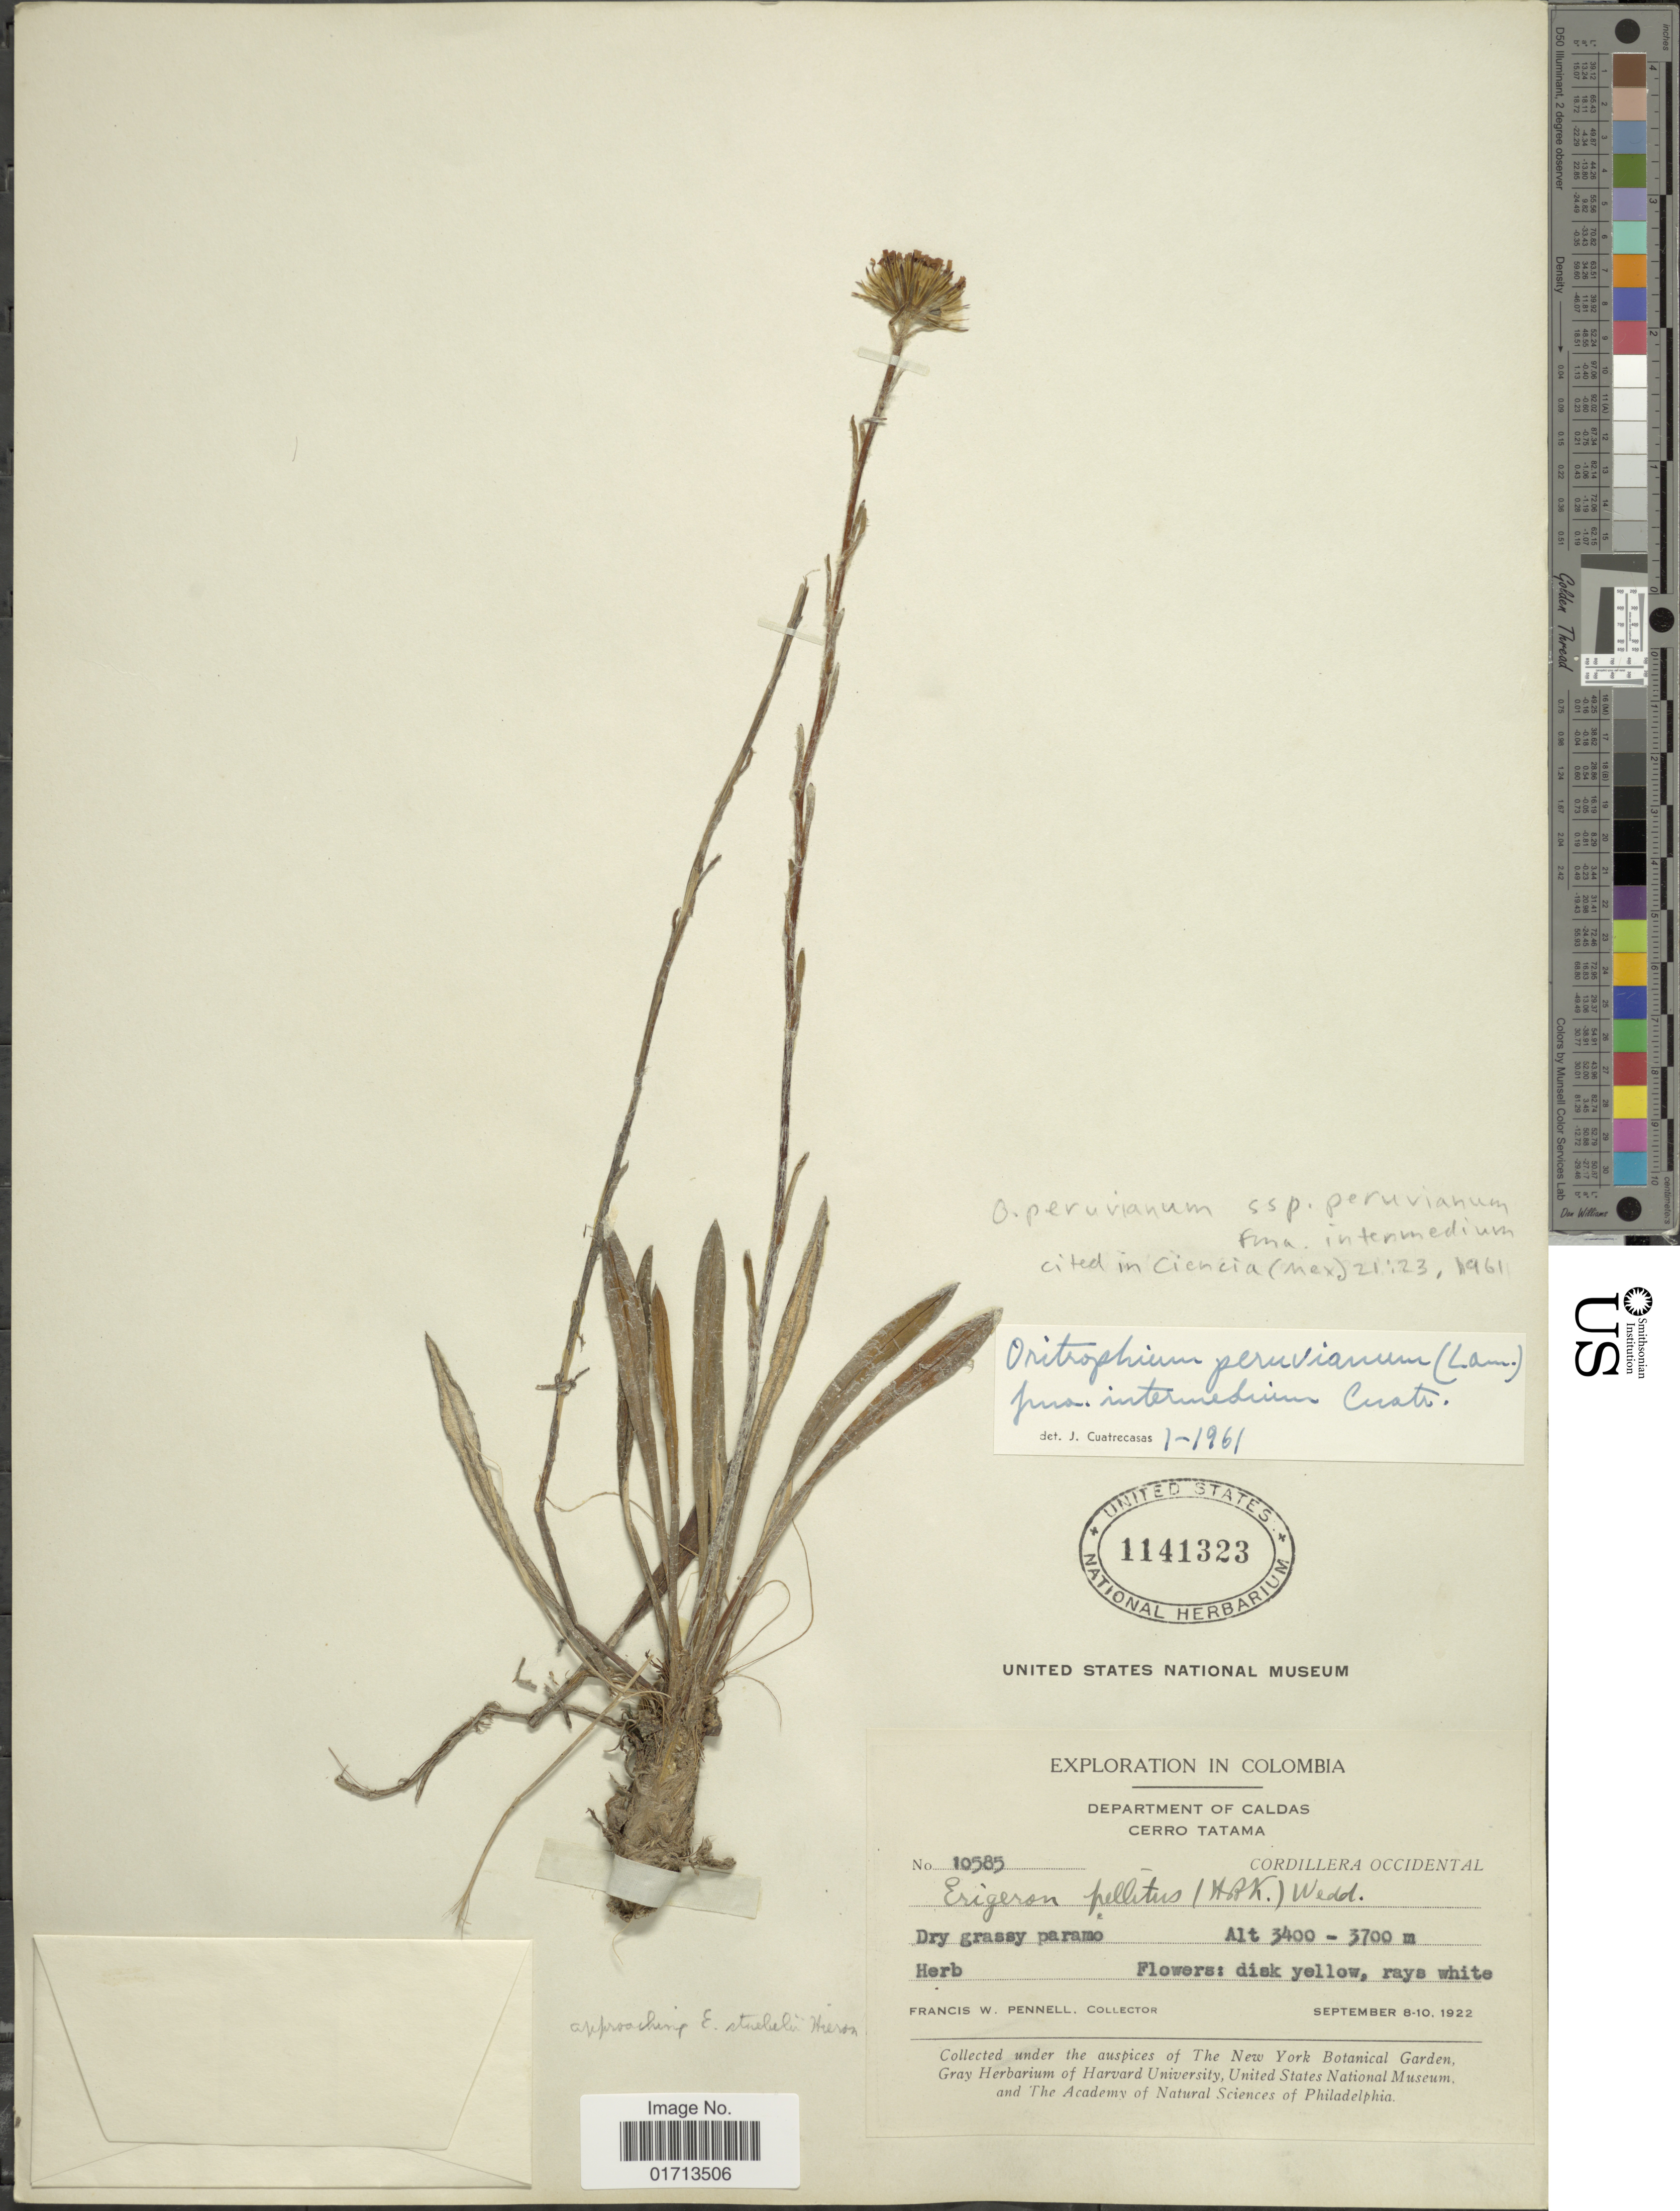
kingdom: Plantae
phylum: Tracheophyta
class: Magnoliopsida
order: Asterales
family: Asteraceae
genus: Oritrophium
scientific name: Oritrophium peruvianum f. intermedium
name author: Cuatrec.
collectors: F. W. Pennell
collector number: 10585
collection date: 1922-09-08/1922-09-10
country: Colombia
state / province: Caldas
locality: Cerro Tatama, Cordillera Occidental.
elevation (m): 3400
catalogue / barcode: US 1141323